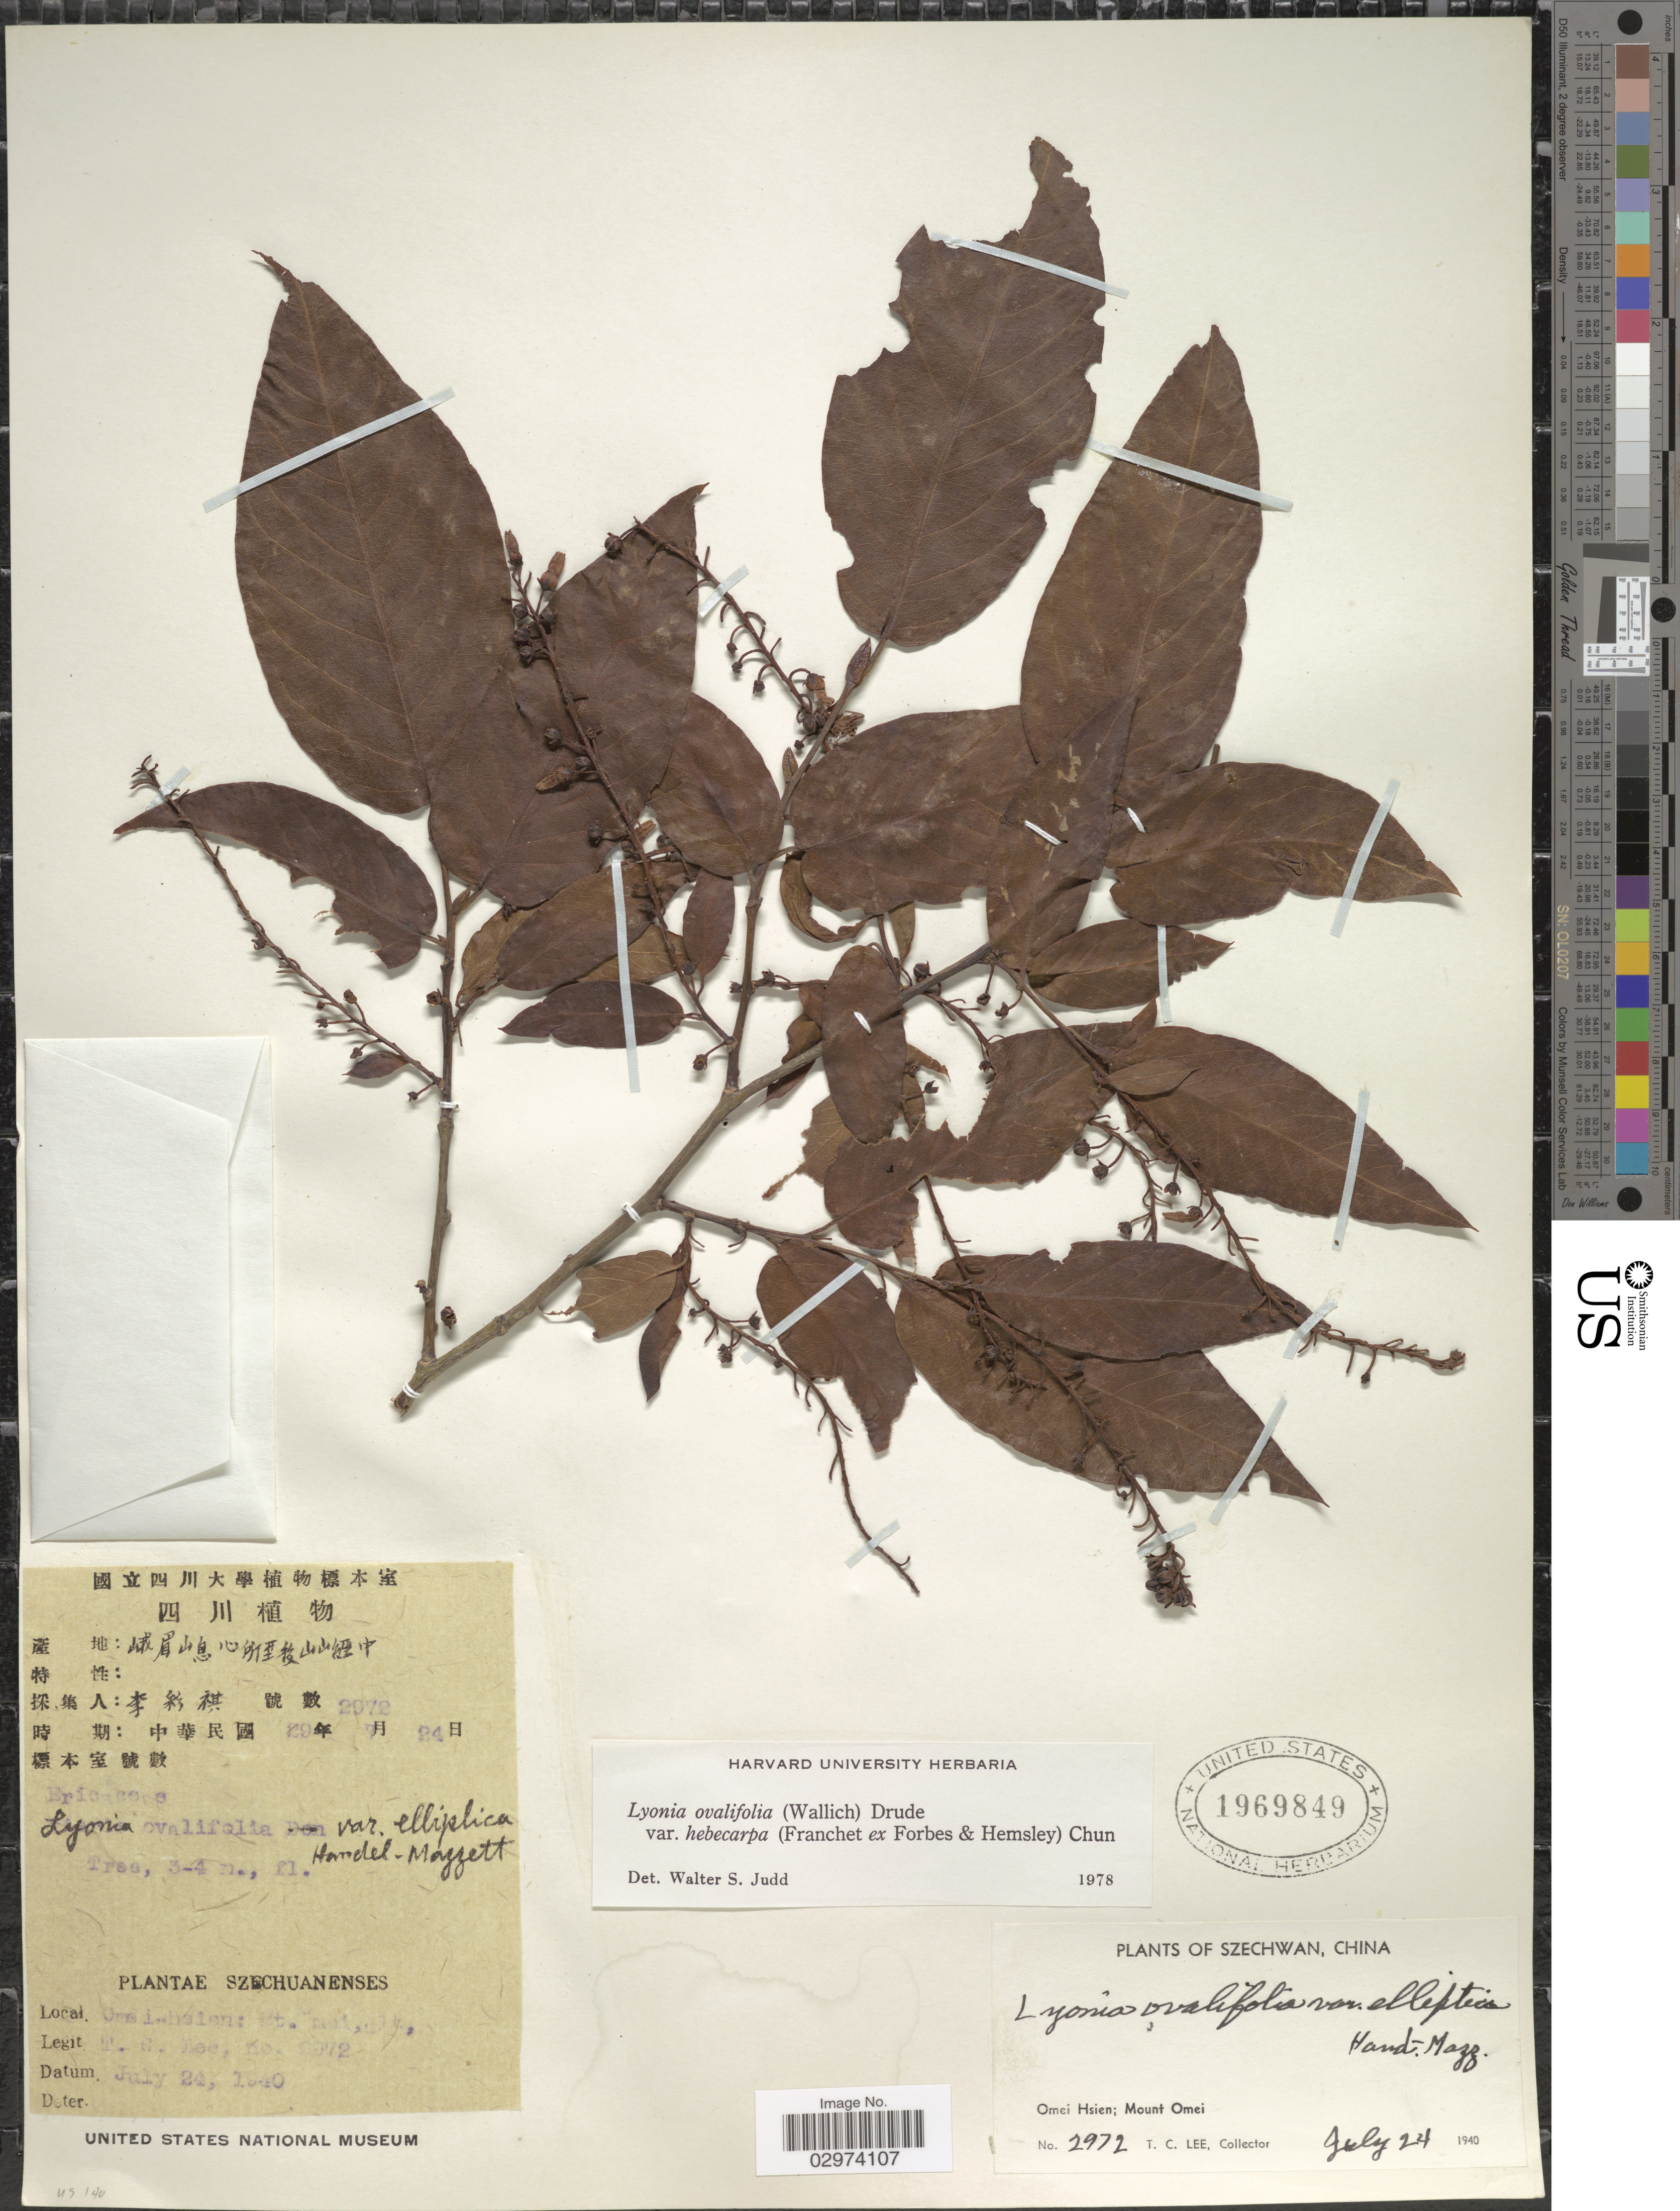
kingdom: Plantae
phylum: Tracheophyta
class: Magnoliopsida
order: Ericales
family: Ericaceae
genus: Lyonia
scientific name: Lyonia ovalifolia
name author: (Wall.) Drude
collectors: T. Lee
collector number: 2972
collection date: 1940-07-24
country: China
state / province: Sichuan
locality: Szechwan. Omei Hsien; Mount Omei.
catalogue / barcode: US 1969849